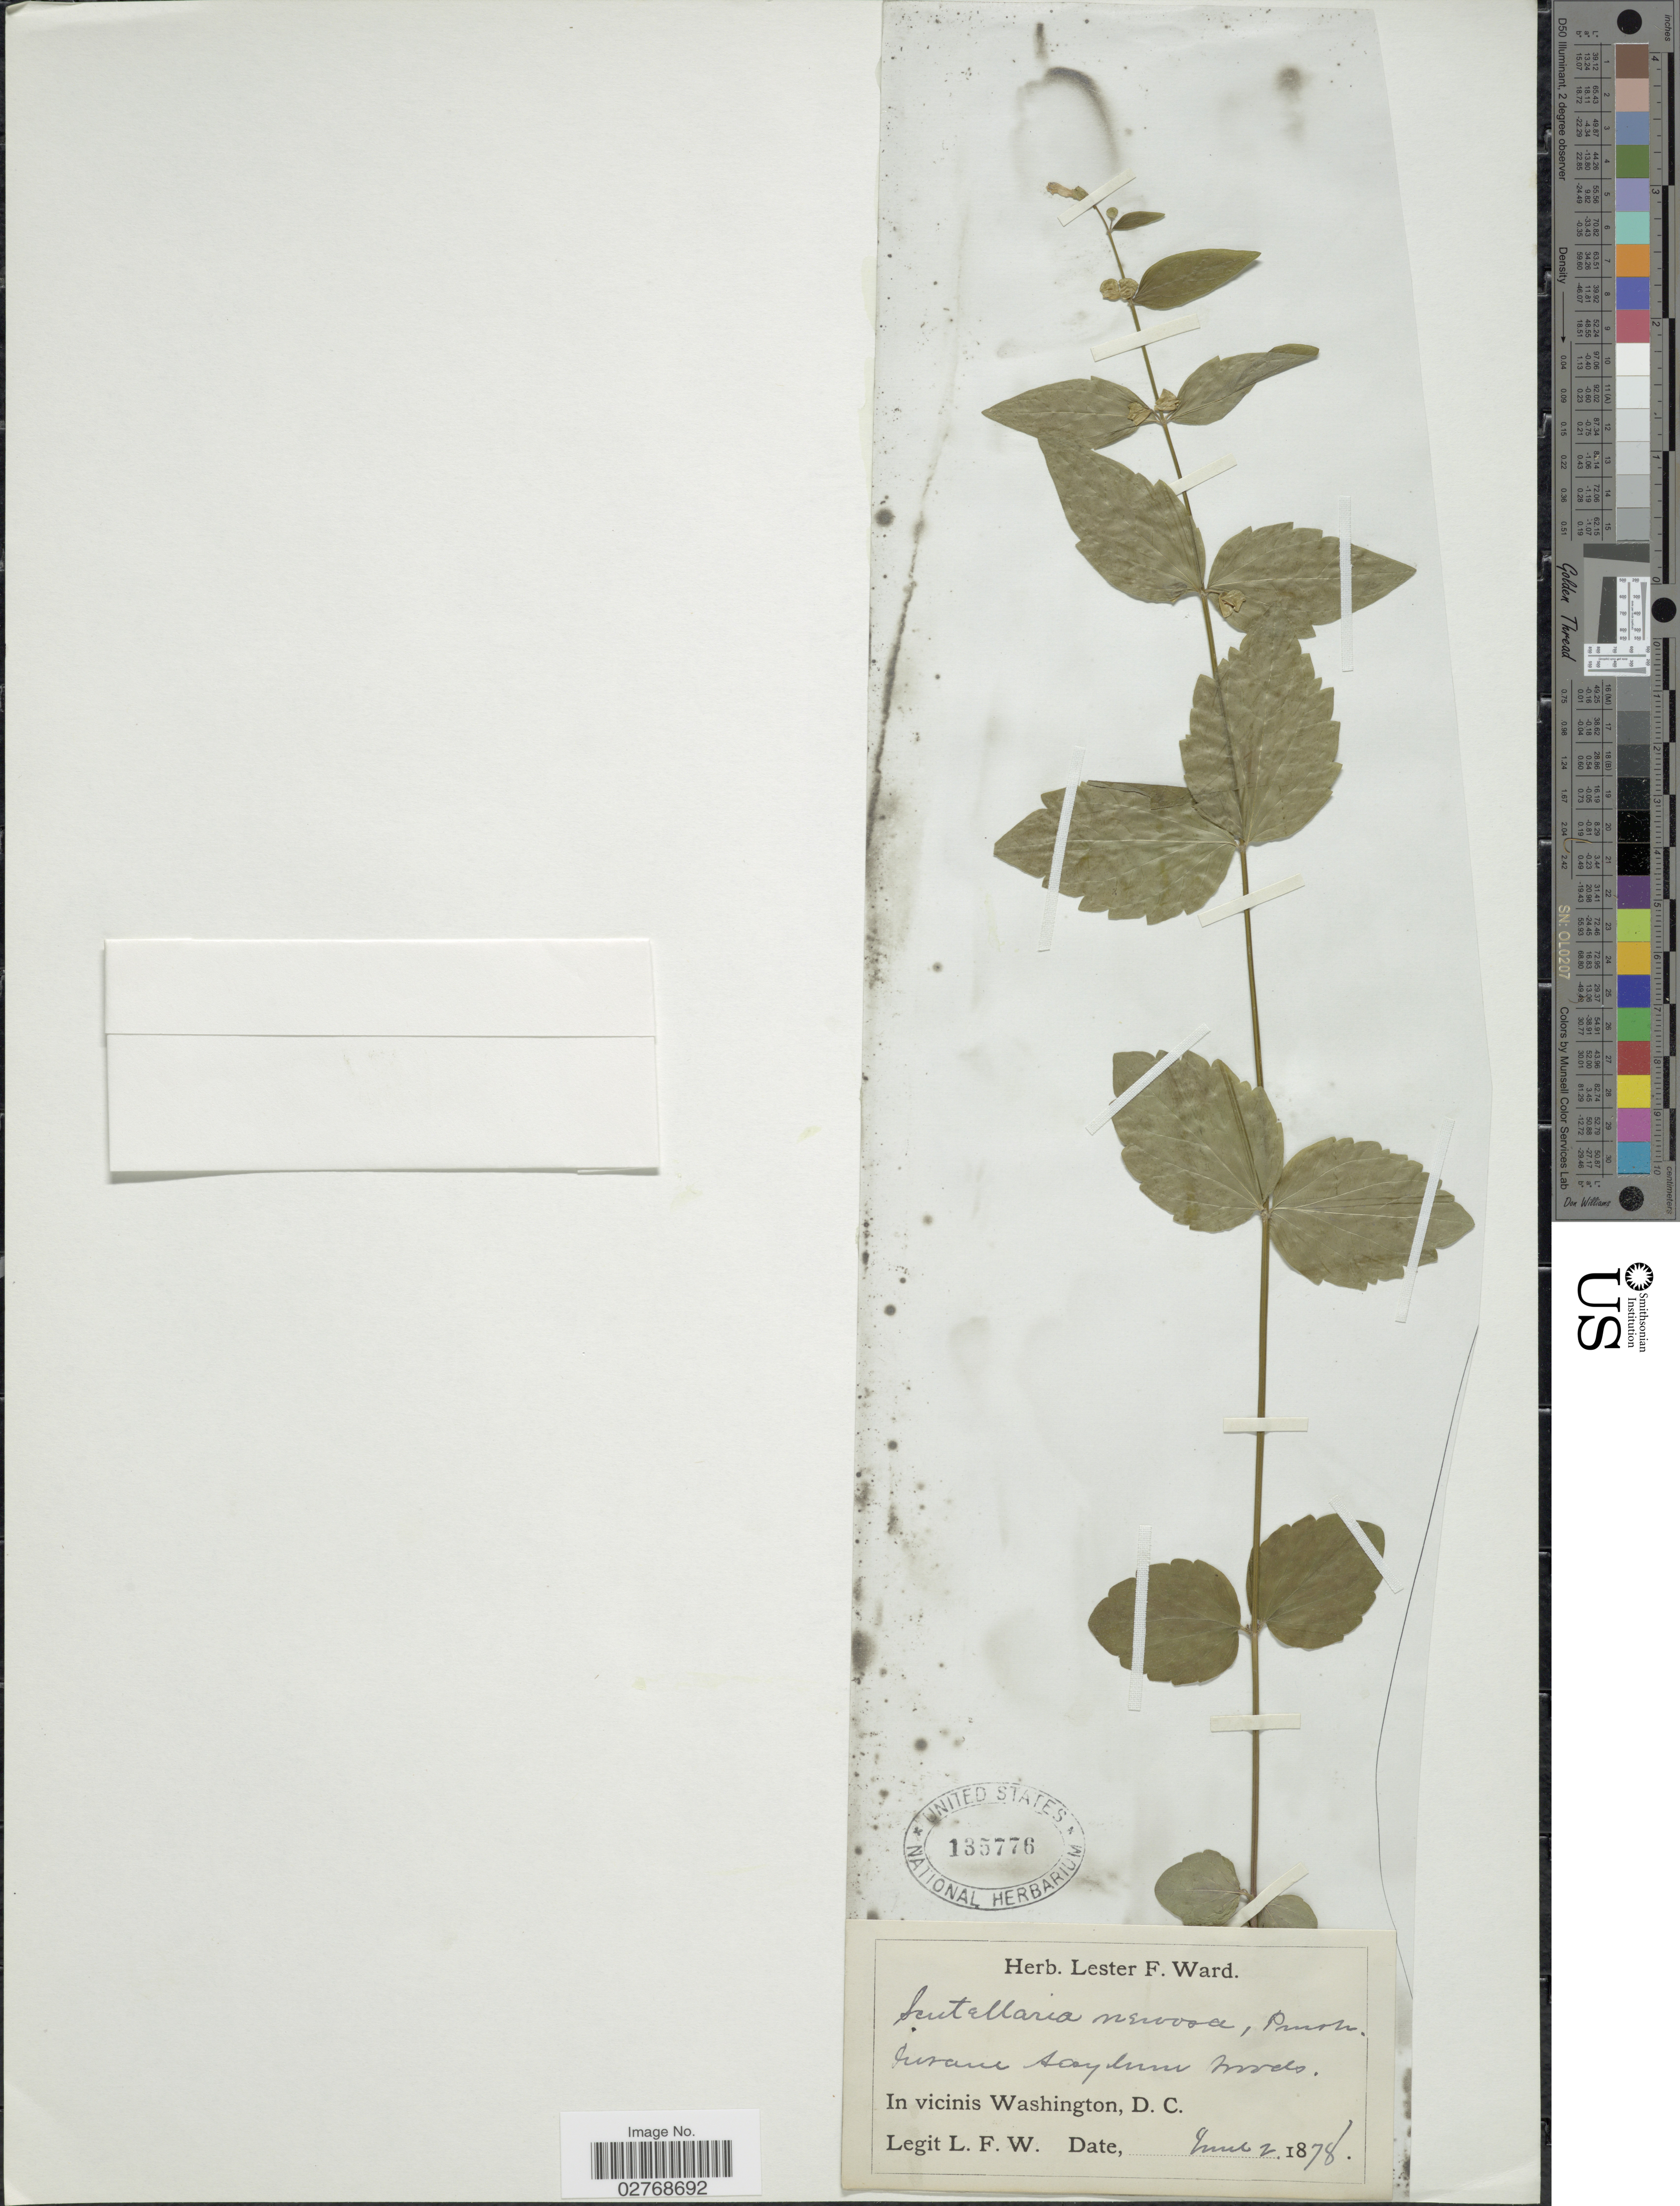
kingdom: Plantae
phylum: Tracheophyta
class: Magnoliopsida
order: Lamiales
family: Lamiaceae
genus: Scutellaria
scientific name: Scutellaria nervosa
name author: Pursh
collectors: L. F. Ward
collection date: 1878-03-02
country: United States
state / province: District of Columbia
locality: In vicinis Washington, D.C.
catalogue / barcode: US 135776